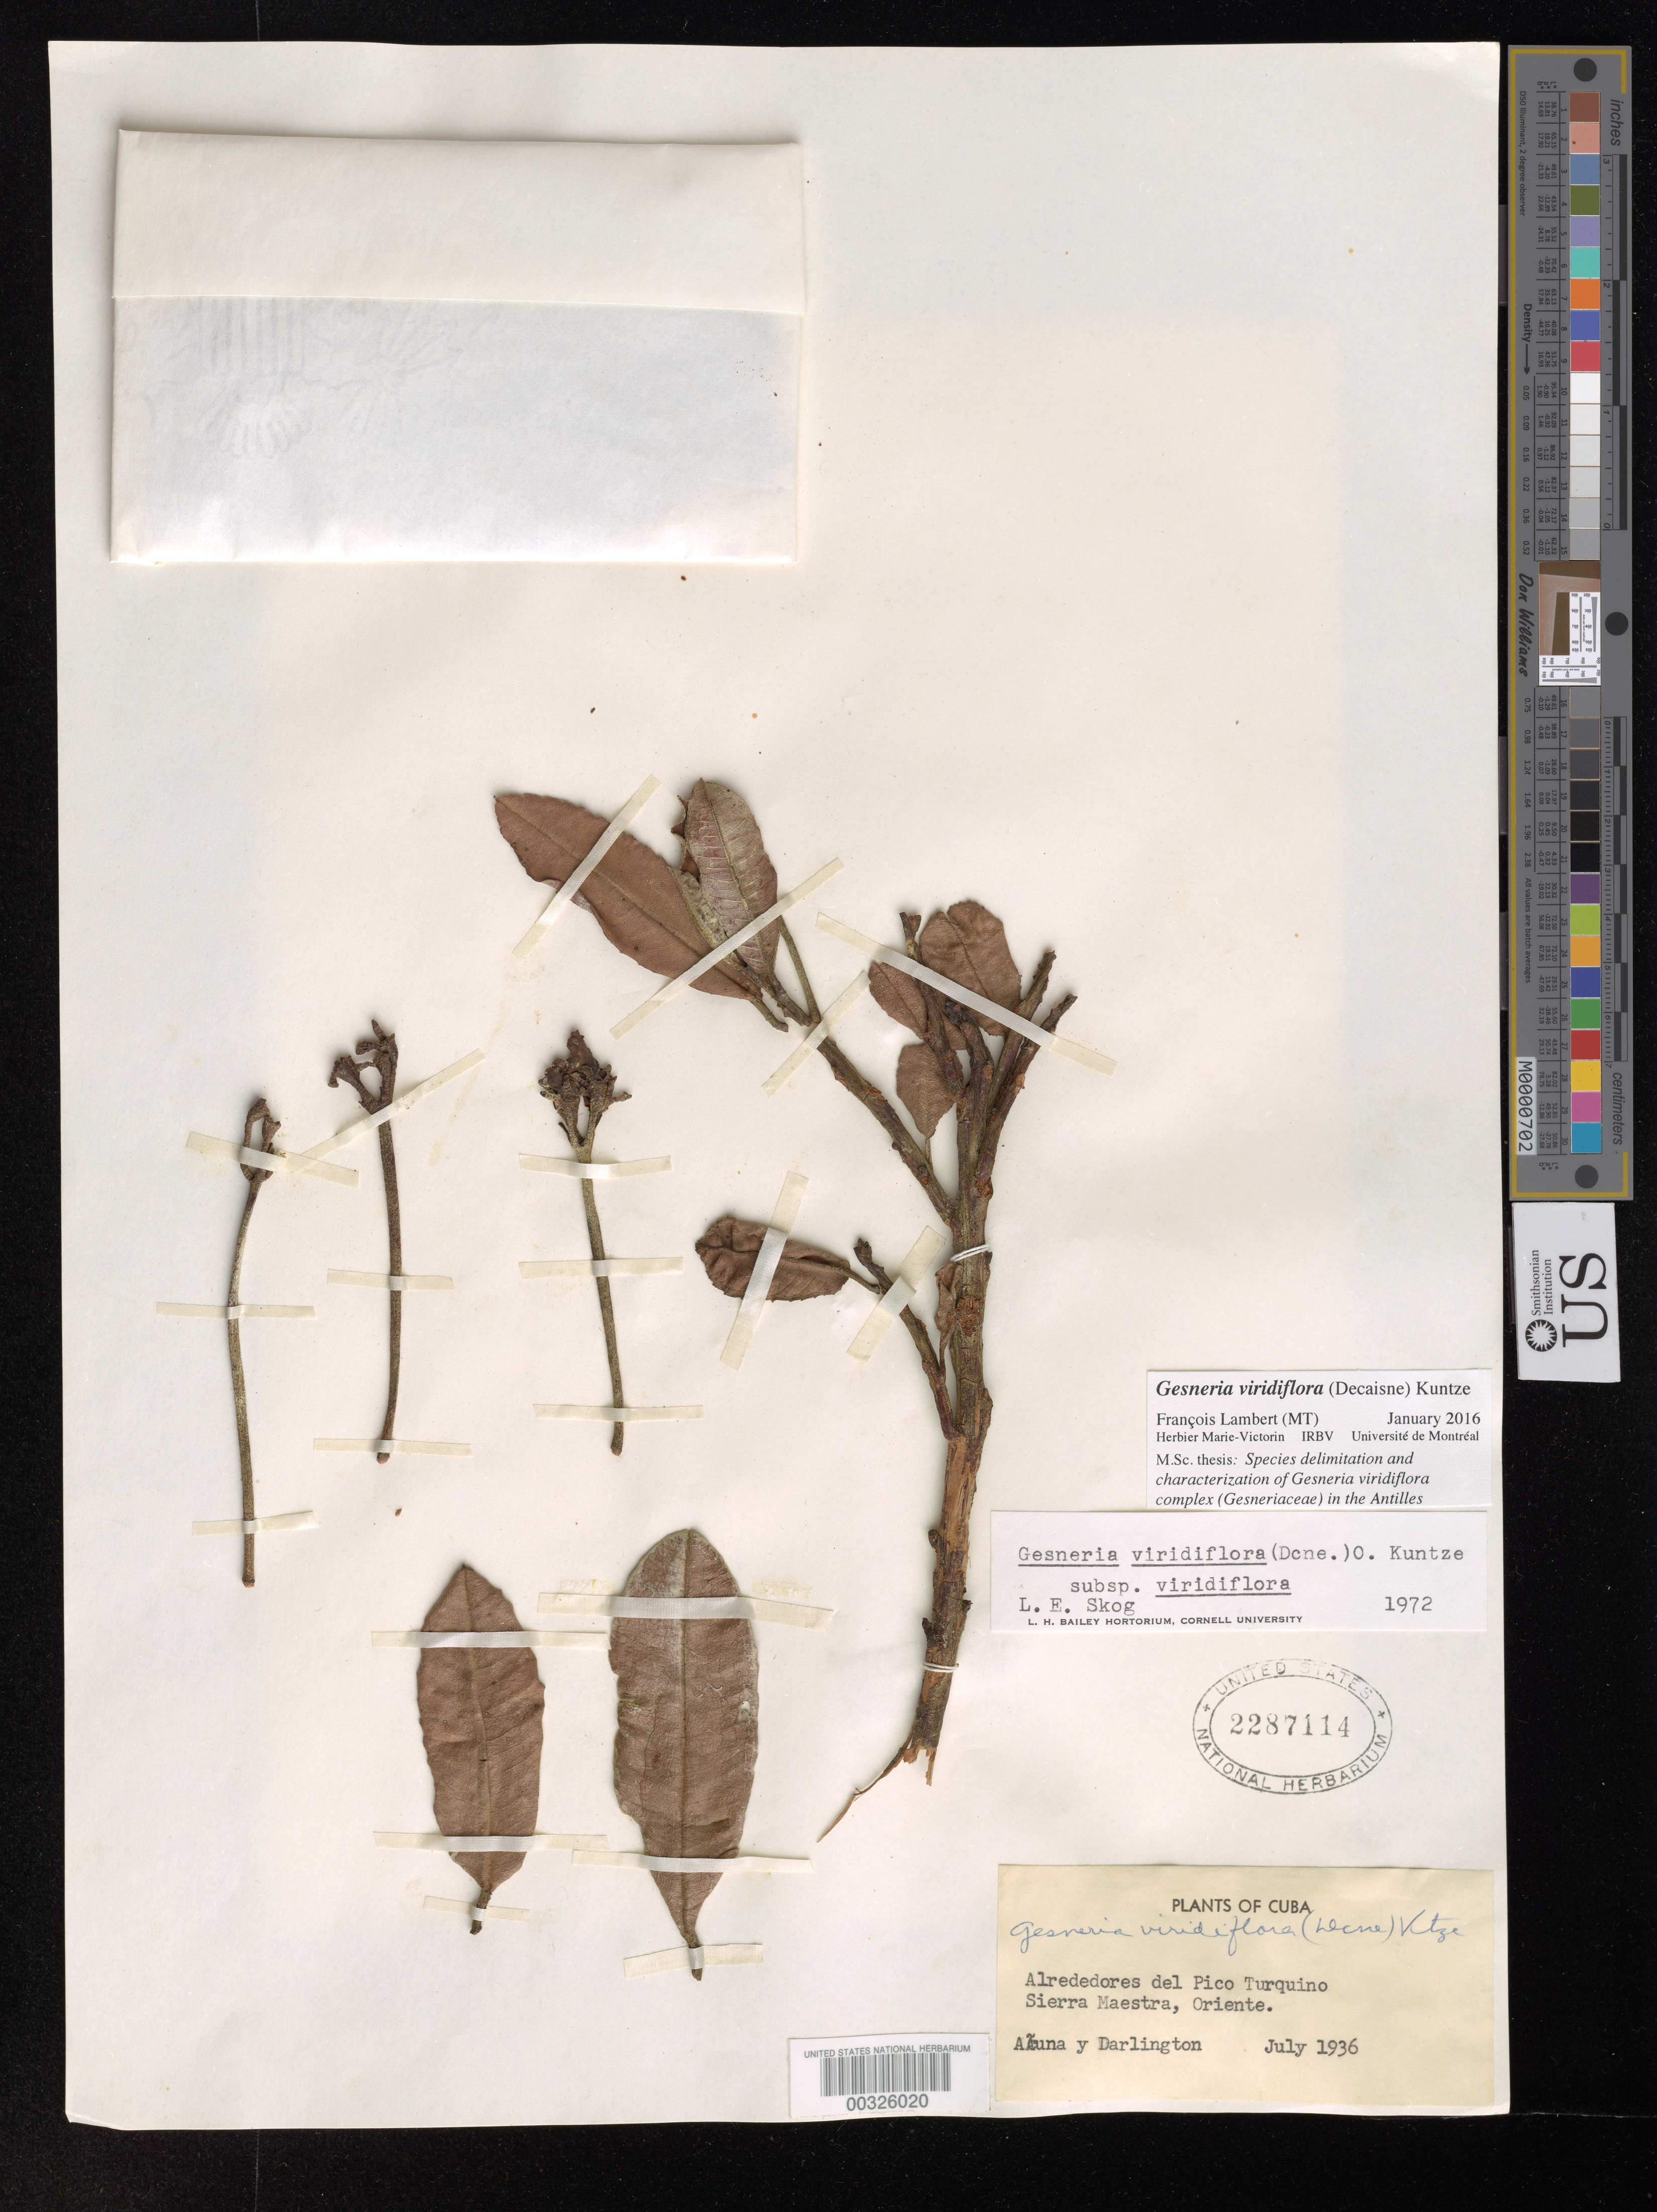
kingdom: Plantae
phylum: Tracheophyta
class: Magnoliopsida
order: Lamiales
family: Gesneriaceae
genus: Gesneria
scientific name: Gesneria viridiflora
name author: (Decne.) Kuntze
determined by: Lambert, Francois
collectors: J. Acuña & J. Darlington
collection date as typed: Jul 1936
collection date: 1936-07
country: Cuba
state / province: Oriente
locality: Alrededores del Pico Turquino, Sierra Maestra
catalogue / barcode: US 2287114